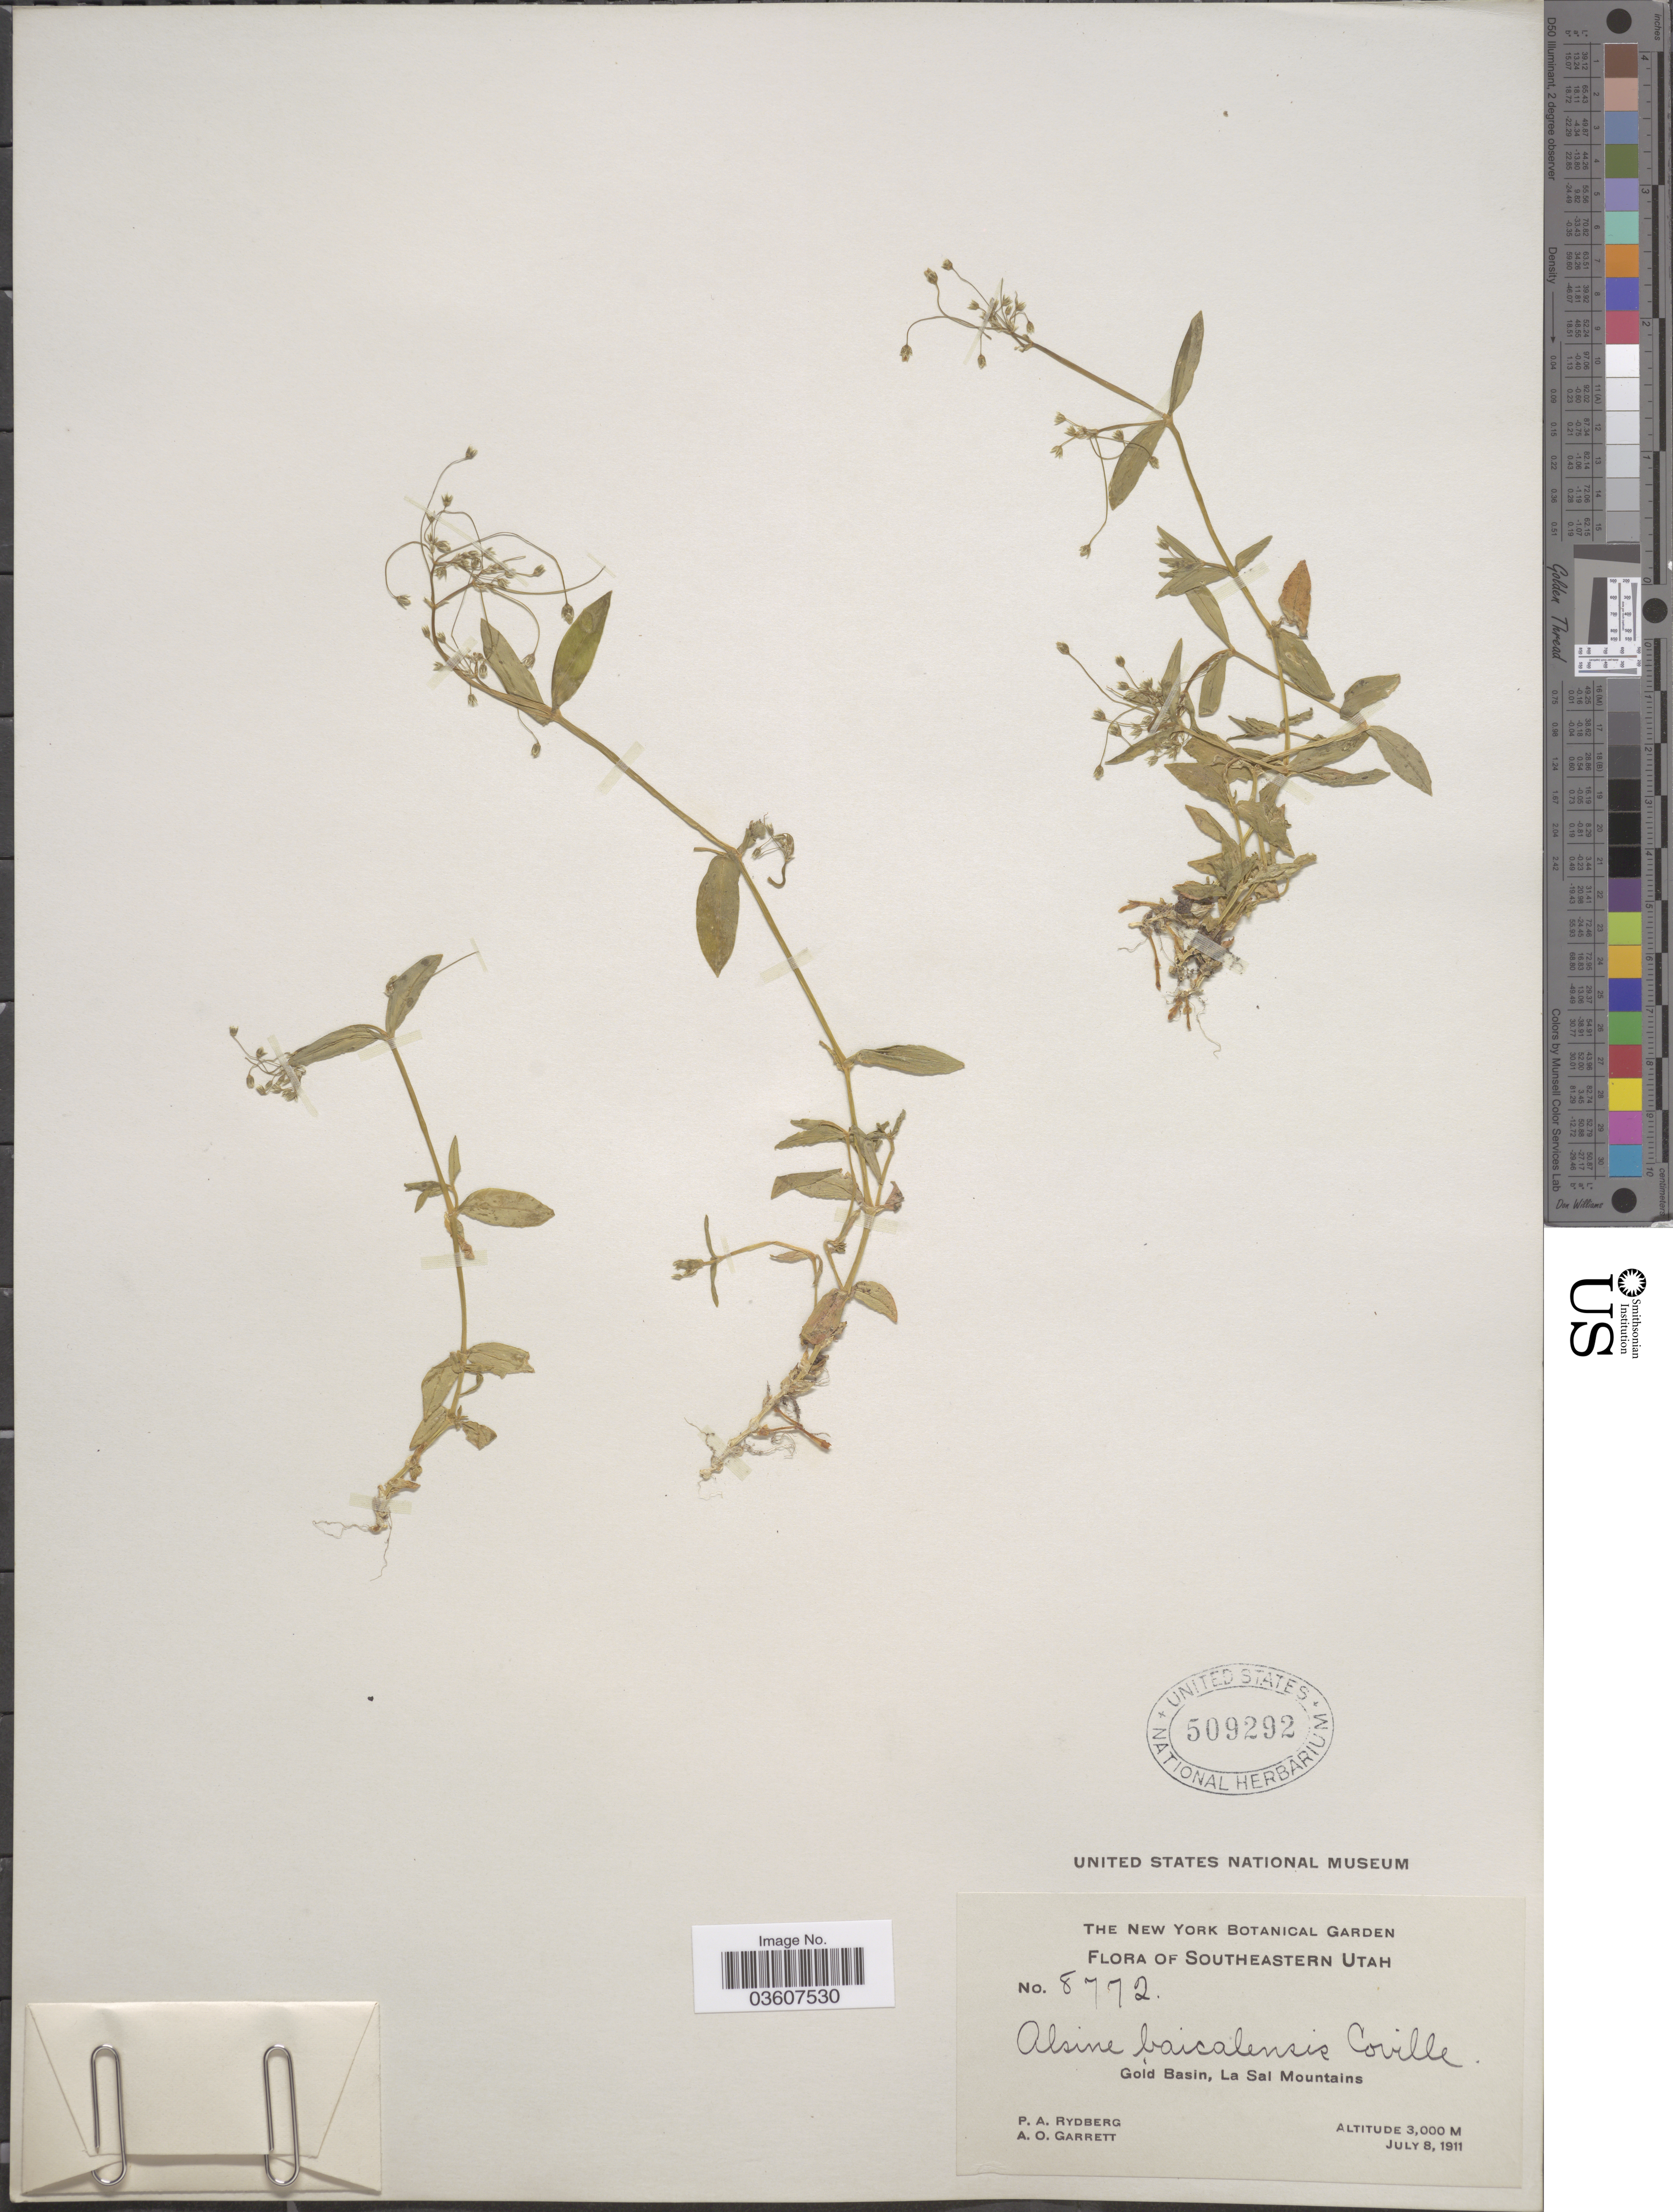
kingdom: Plantae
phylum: Tracheophyta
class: Magnoliopsida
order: Caryophyllales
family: Caryophyllaceae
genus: Stellaria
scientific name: Stellaria umbellata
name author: Turcz.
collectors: P. A. Rydberg & A. O. Garrett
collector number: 8772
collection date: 1911-07-08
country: United States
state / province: Utah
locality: Southeastern Utah. Gold Basin, La Sal Mountains.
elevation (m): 3000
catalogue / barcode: US 509292